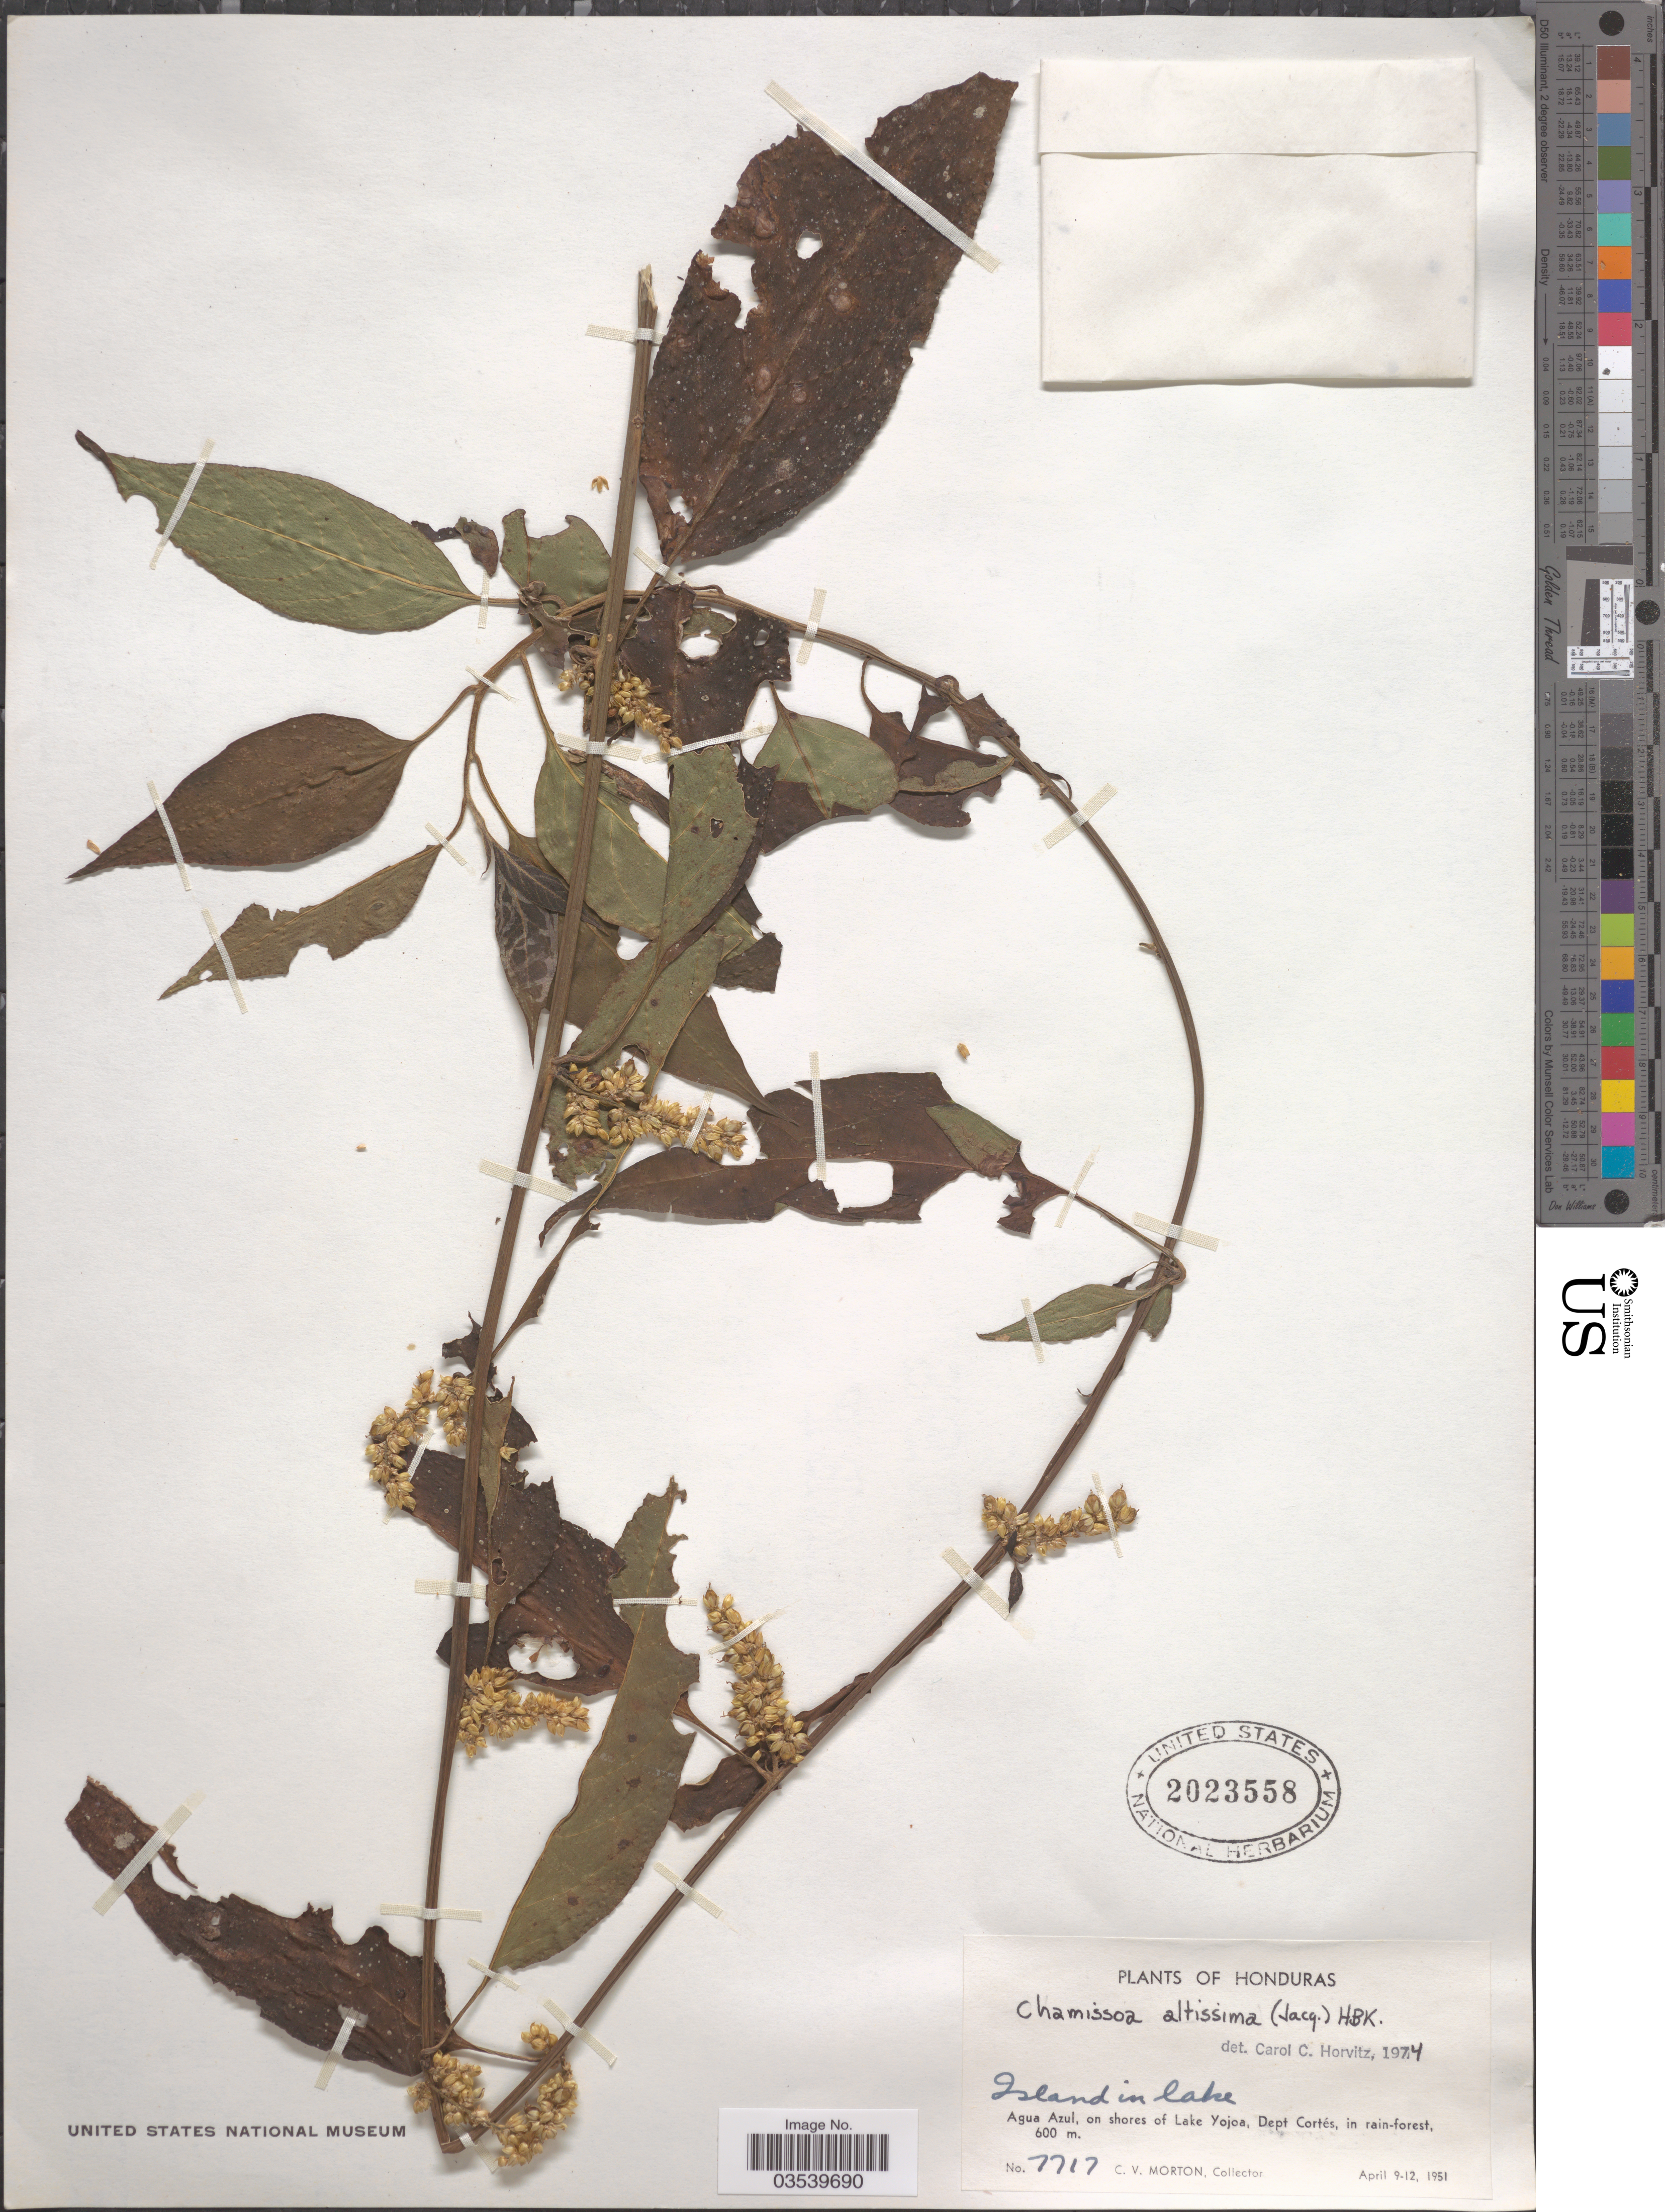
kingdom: Plantae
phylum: Tracheophyta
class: Magnoliopsida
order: Caryophyllales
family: Amaranthaceae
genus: Chamissoa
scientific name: Chamissoa altissima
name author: (Jacq.) Kunth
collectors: C. V. Morton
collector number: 7717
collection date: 1951-04-09/1951-04-12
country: Honduras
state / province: Cortés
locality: Island in lake. Agua Azul, on shores of Lake Yojoa, Dept Cortés.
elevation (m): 600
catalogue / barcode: US 2023558